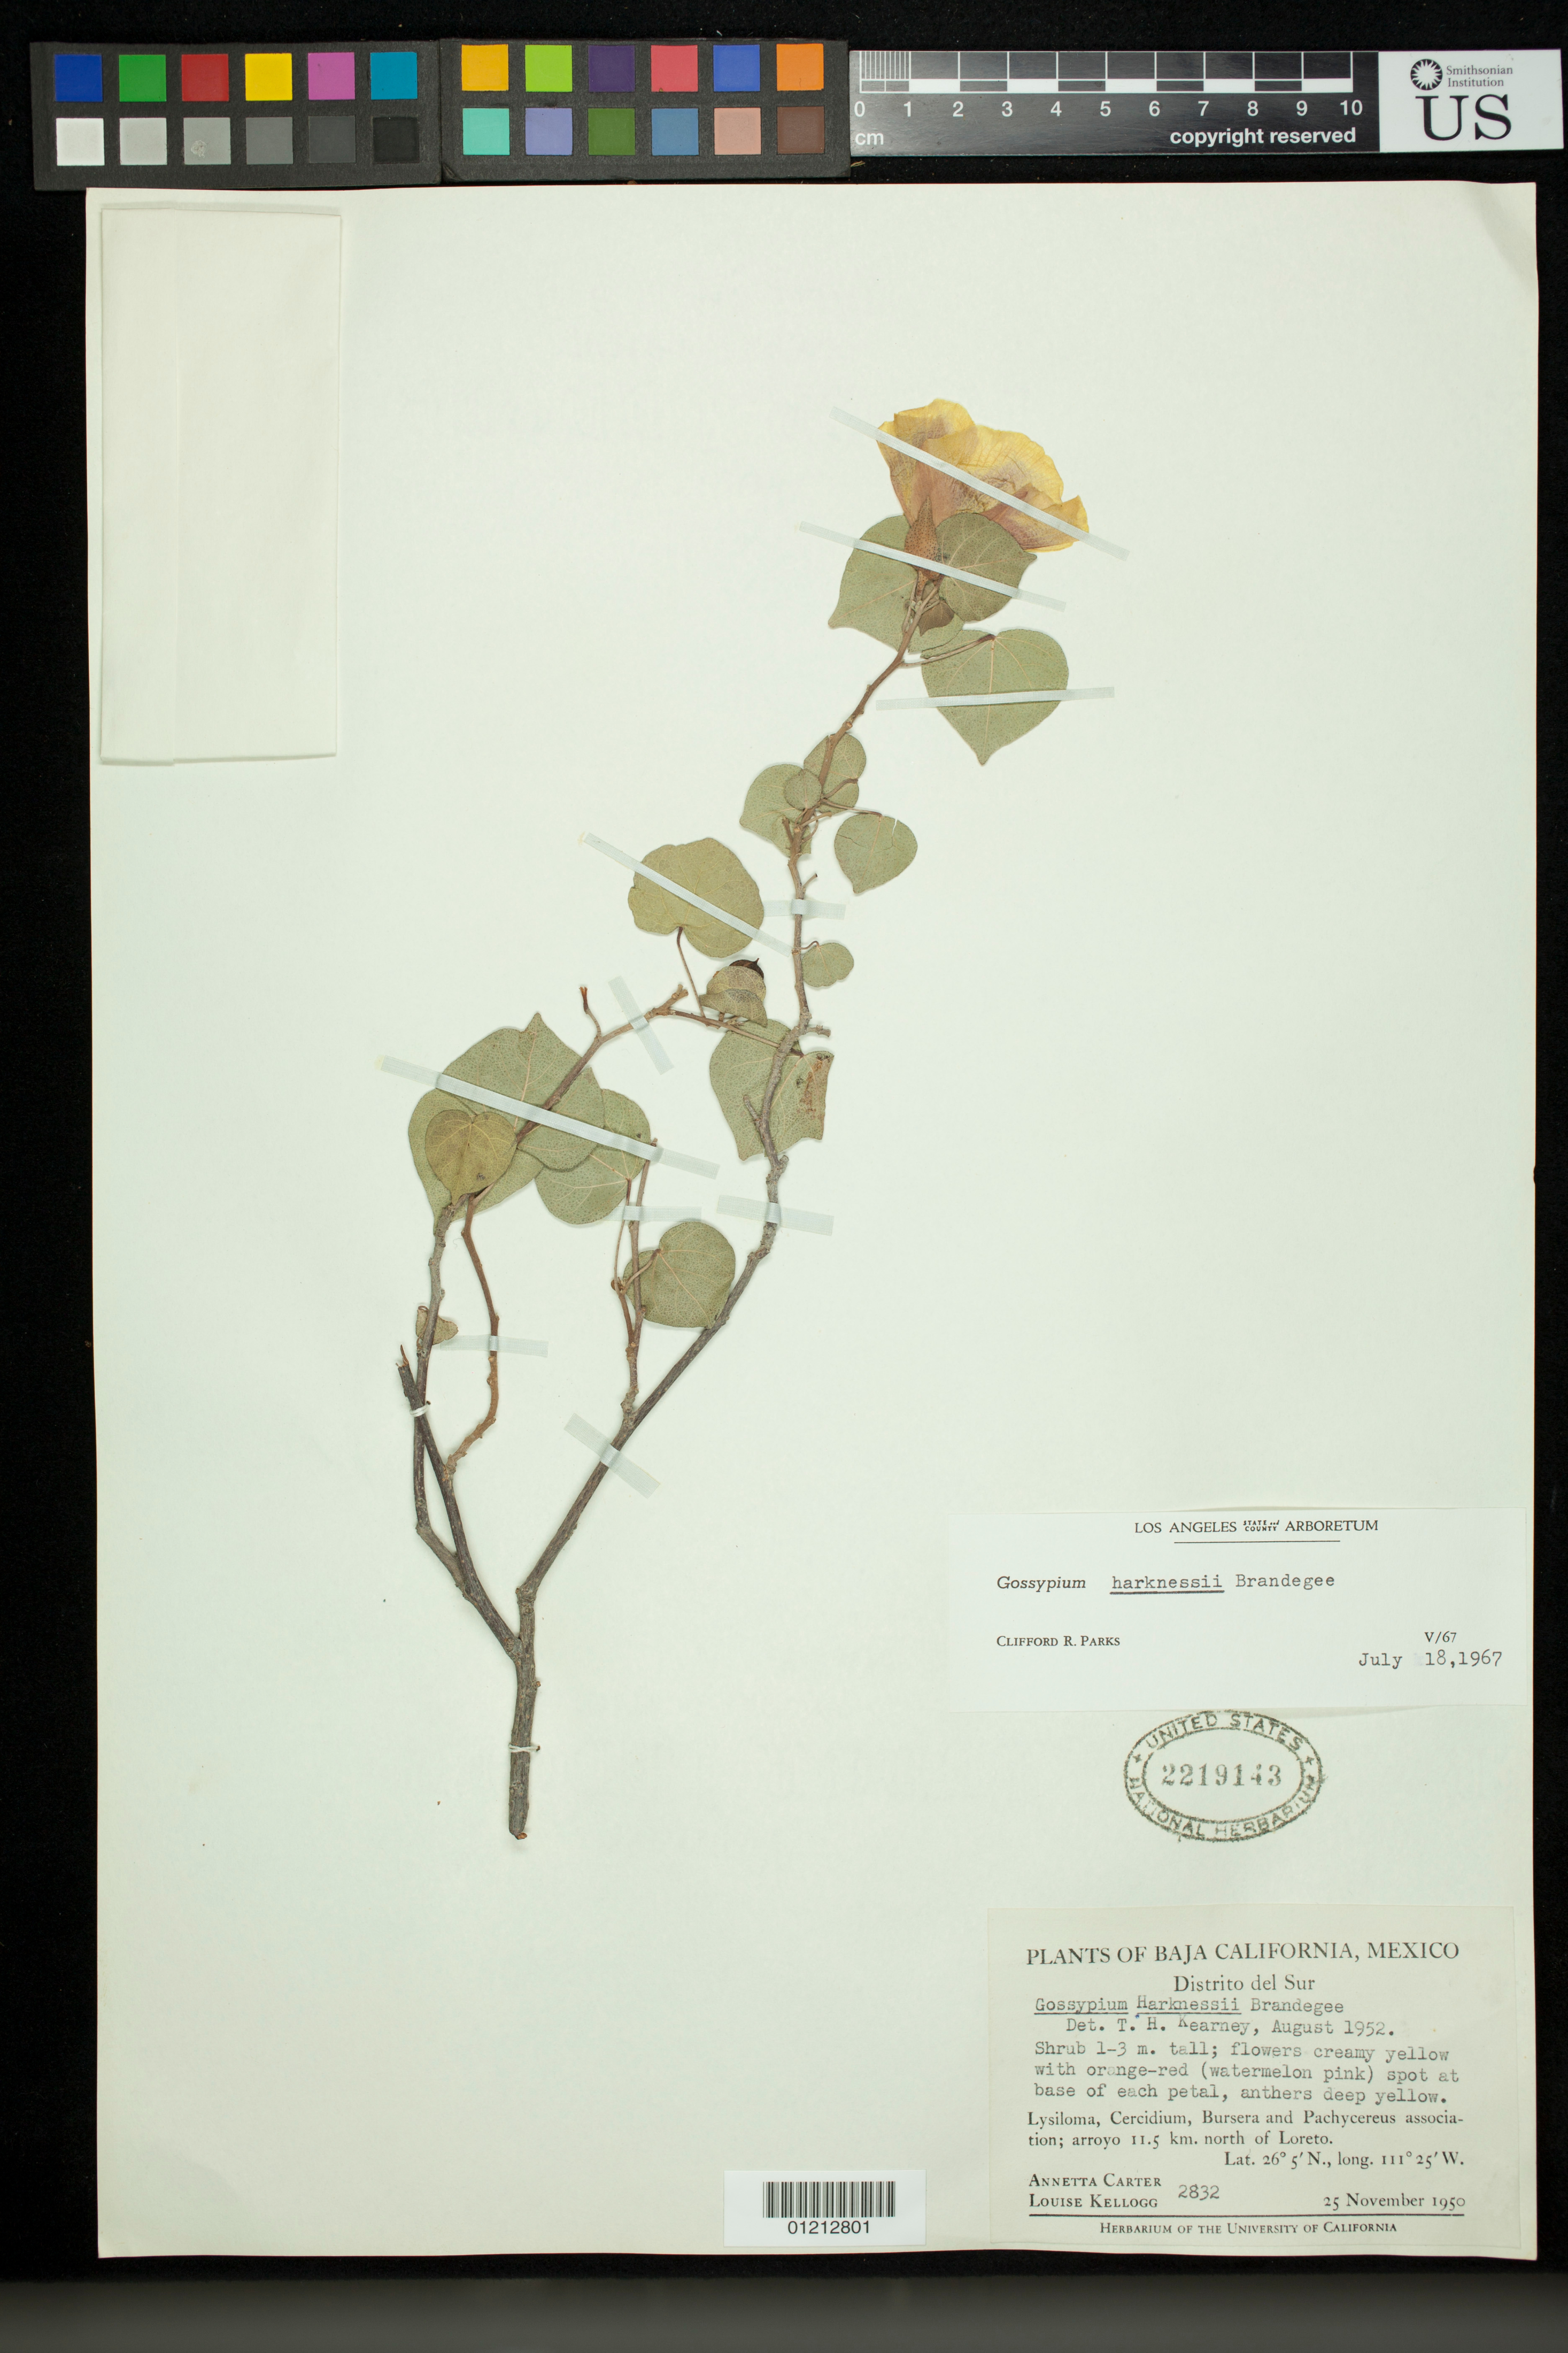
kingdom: Plantae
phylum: Tracheophyta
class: Magnoliopsida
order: Malvales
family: Malvaceae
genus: Gossypium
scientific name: Gossypium harknessii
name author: Brandegee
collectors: A. M. Carter & L. Kellogg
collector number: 2832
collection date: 1950-11-25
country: Mexico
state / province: Baja California Sur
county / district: Loreto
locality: Distrito del Sur. Arroyo 11.5 km. north of Loreto.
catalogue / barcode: US 2219143